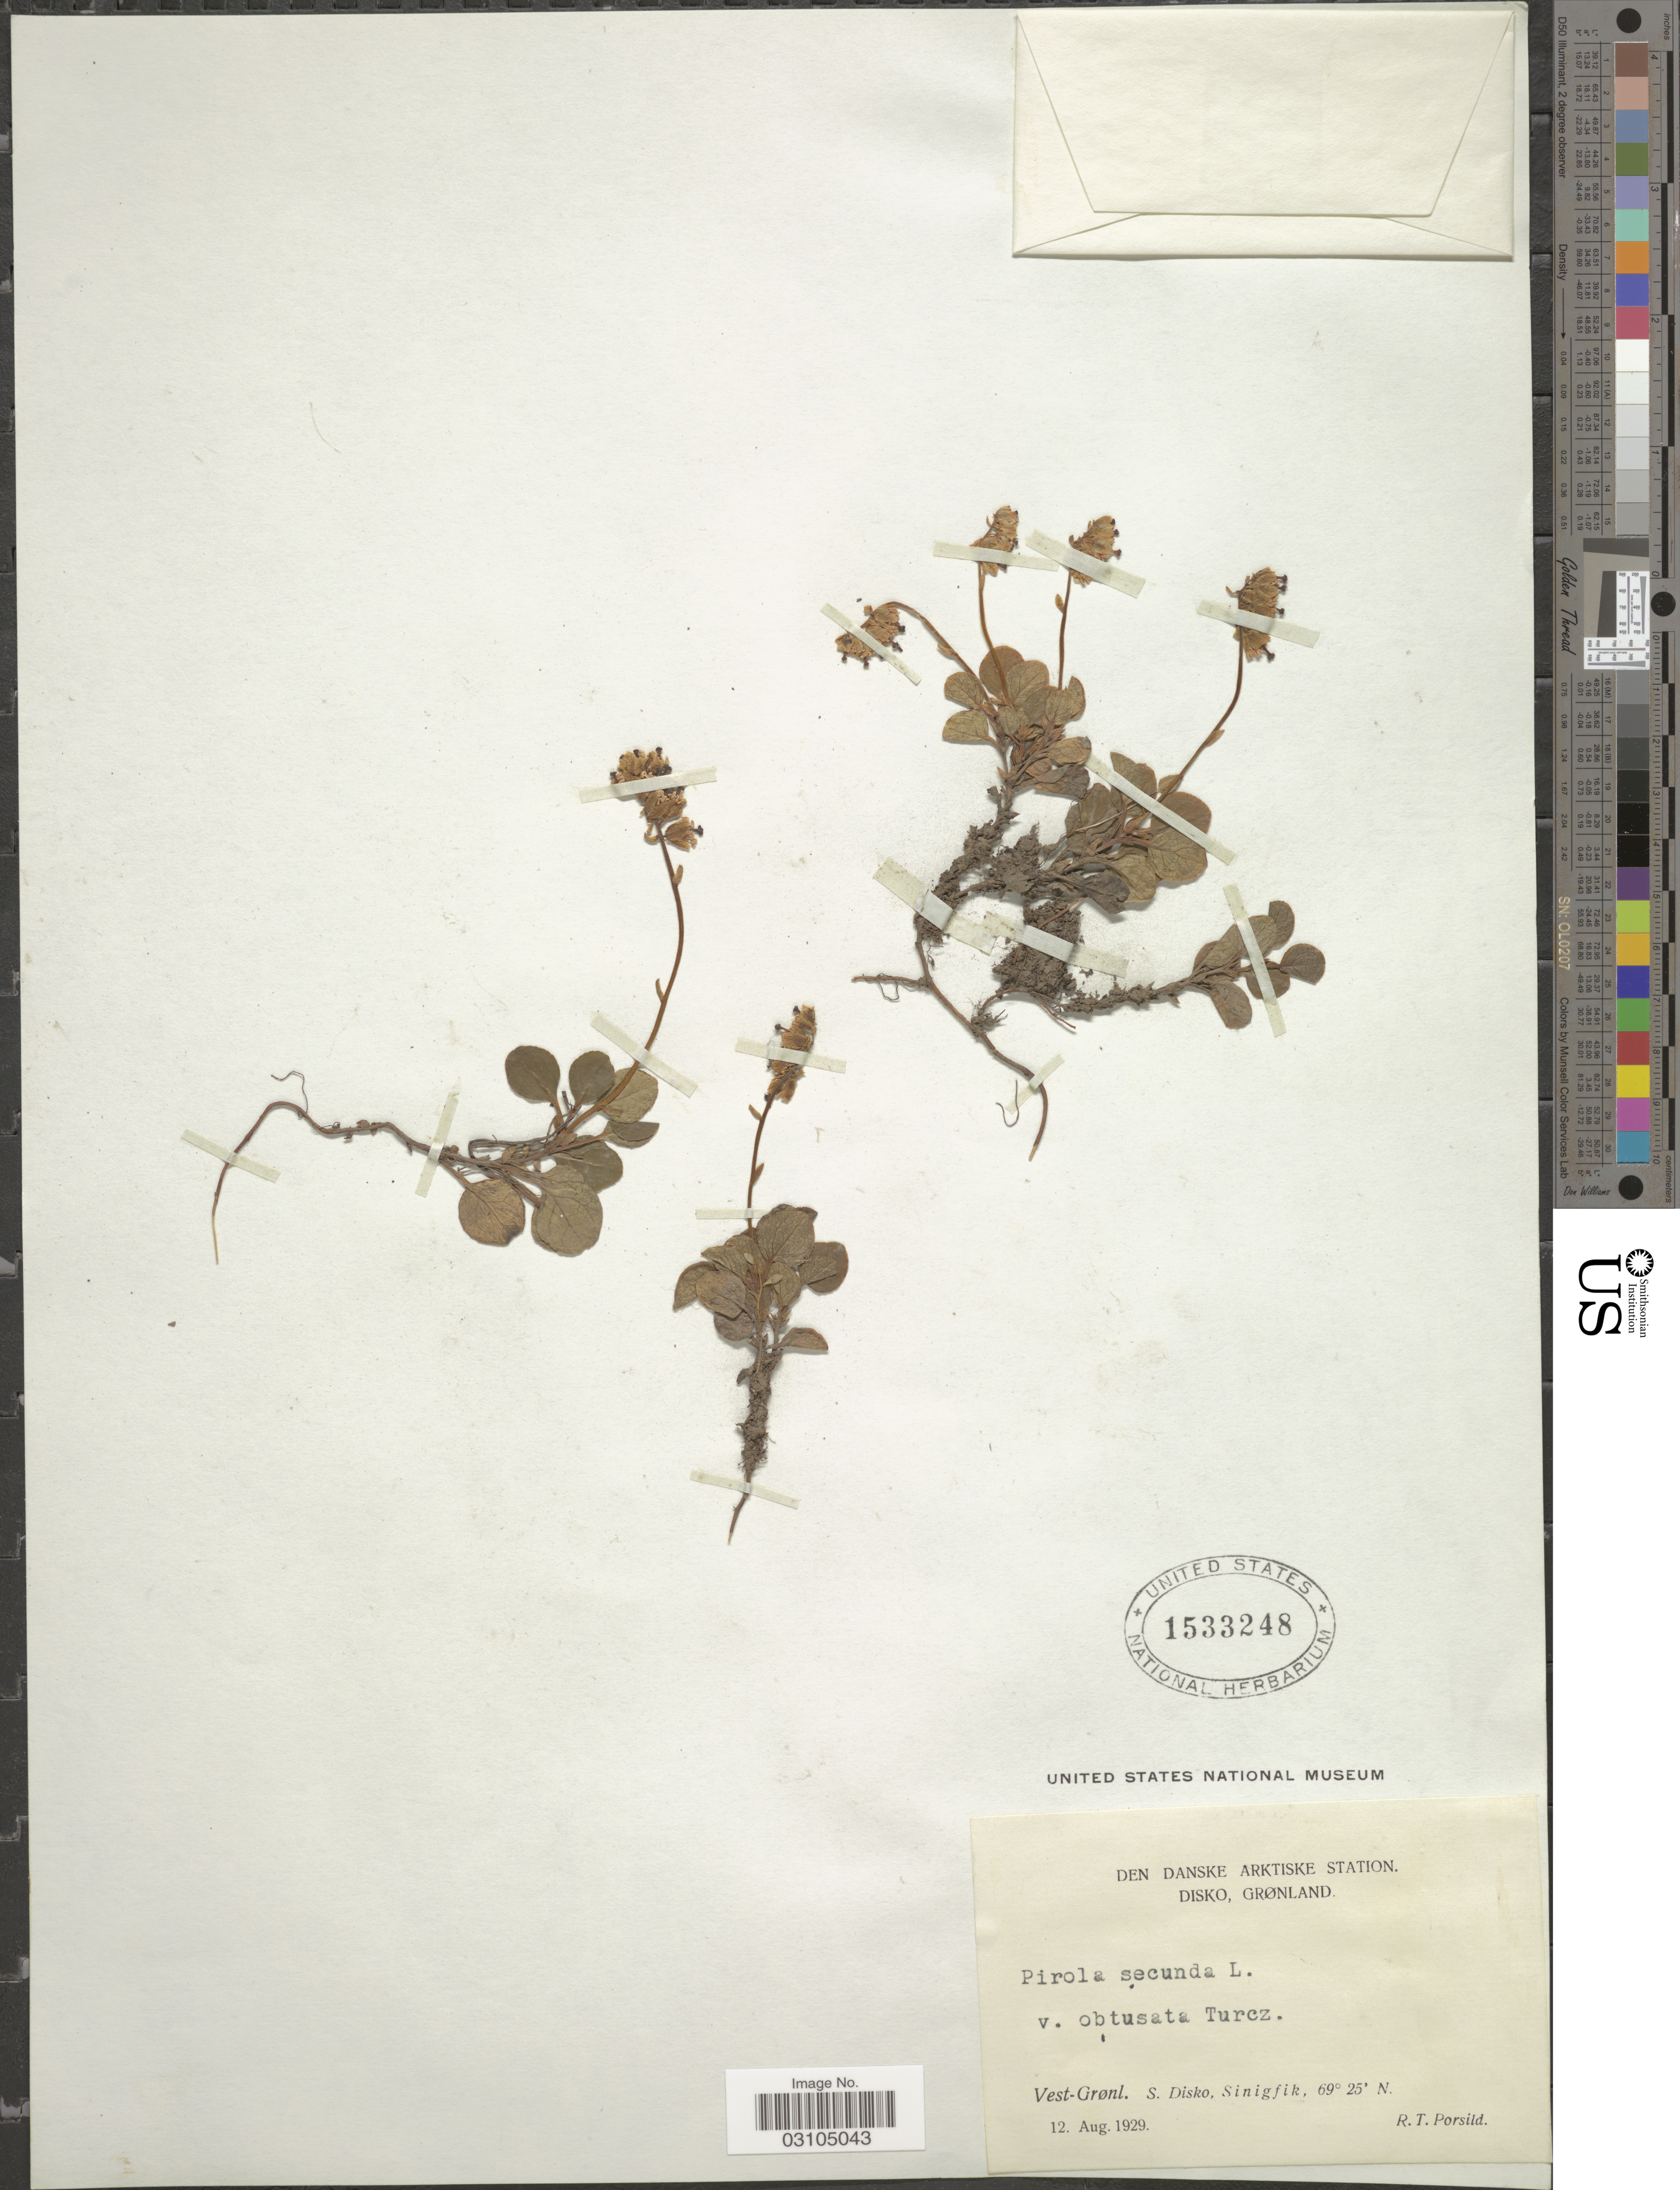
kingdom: Plantae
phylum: Tracheophyta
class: Magnoliopsida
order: Ericales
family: Ericaceae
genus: Orthilia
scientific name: Orthilia secunda var. obtusata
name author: (Turcz.) House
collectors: R. T. Porsild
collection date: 1929-08-12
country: Greenland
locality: Disko, Grønland, Vest-Grønl., S. Disko, Sinigfik.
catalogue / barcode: US 1533248